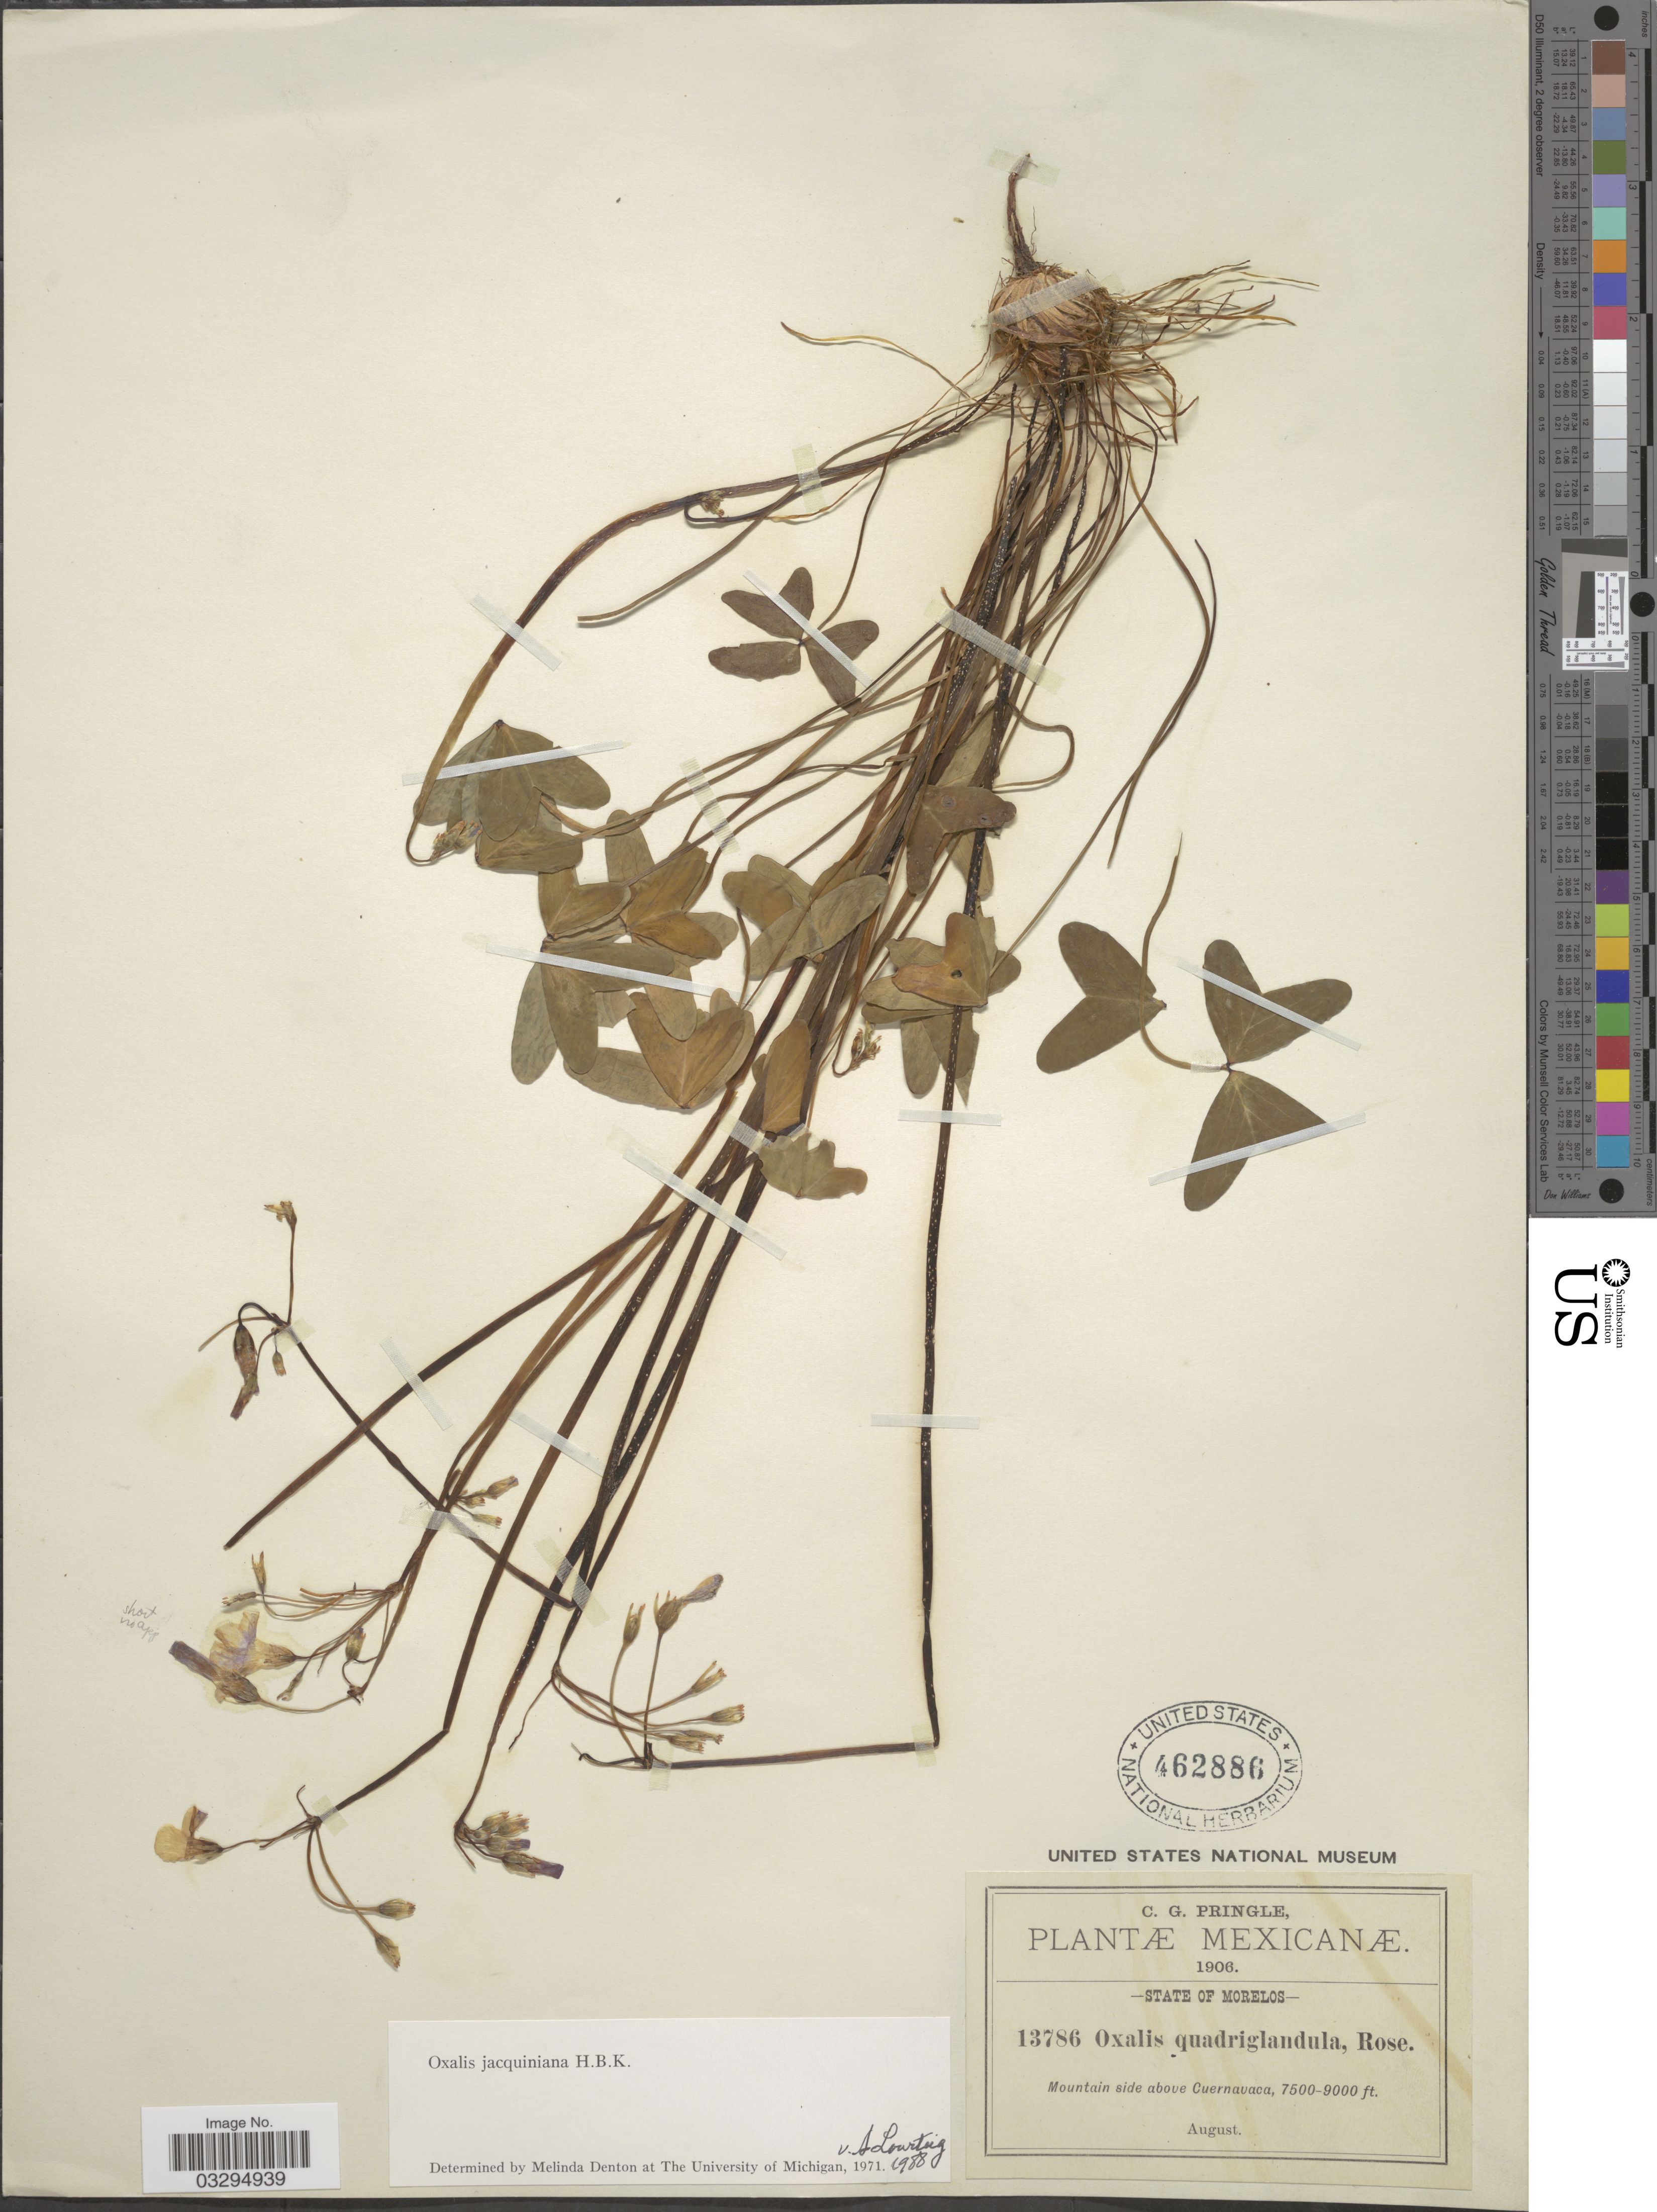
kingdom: Plantae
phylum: Tracheophyta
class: Magnoliopsida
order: Oxalidales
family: Oxalidaceae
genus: Oxalis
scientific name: Oxalis jacquiniana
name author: Kunth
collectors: C. G. Pringle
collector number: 13786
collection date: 1906-08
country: Mexico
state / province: Morelos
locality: Mountain side above Cuernavaca.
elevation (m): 2286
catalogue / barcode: US 462886